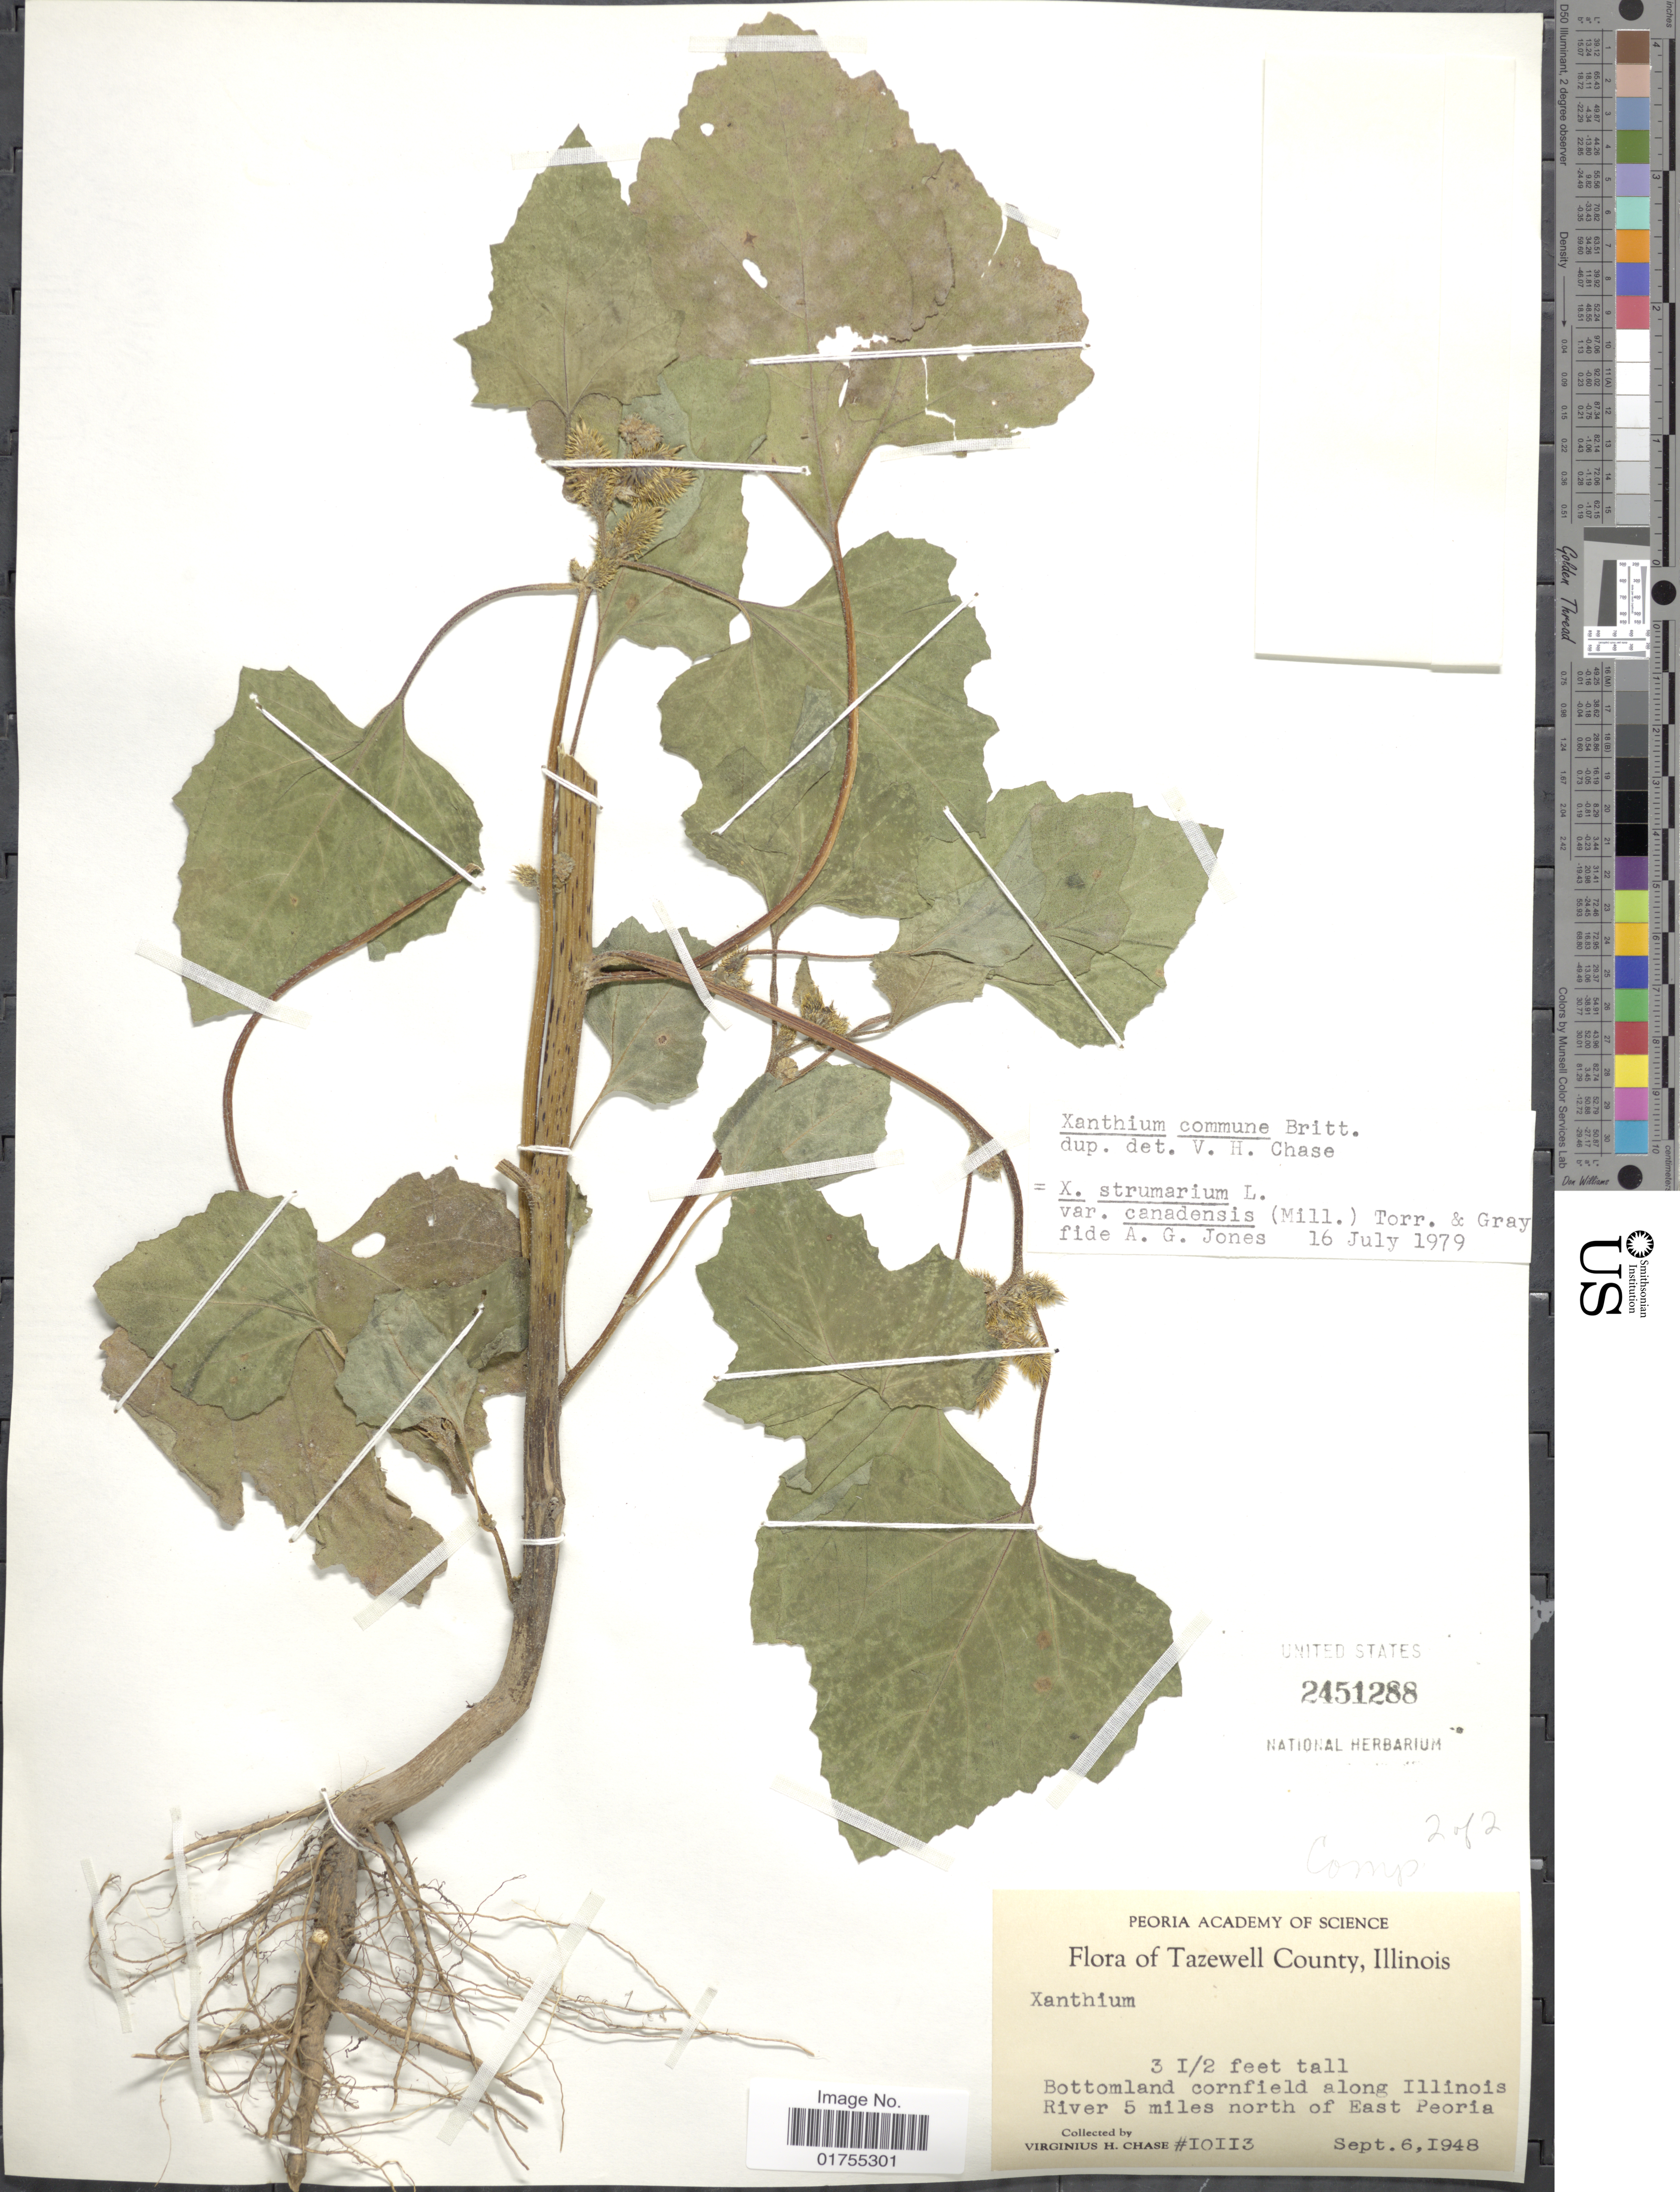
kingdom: Plantae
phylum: Tracheophyta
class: Magnoliopsida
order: Asterales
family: Asteraceae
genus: Xanthium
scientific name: Xanthium strumarium var. canadense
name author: (Mill.) Torr. & A. Gray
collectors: V. H. Chase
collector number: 10113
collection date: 1948-09-06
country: United States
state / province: Illinois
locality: Tazewell County, Bottomland cornfield along Illinois River 5 miles north of East Peoria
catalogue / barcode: US 2451288